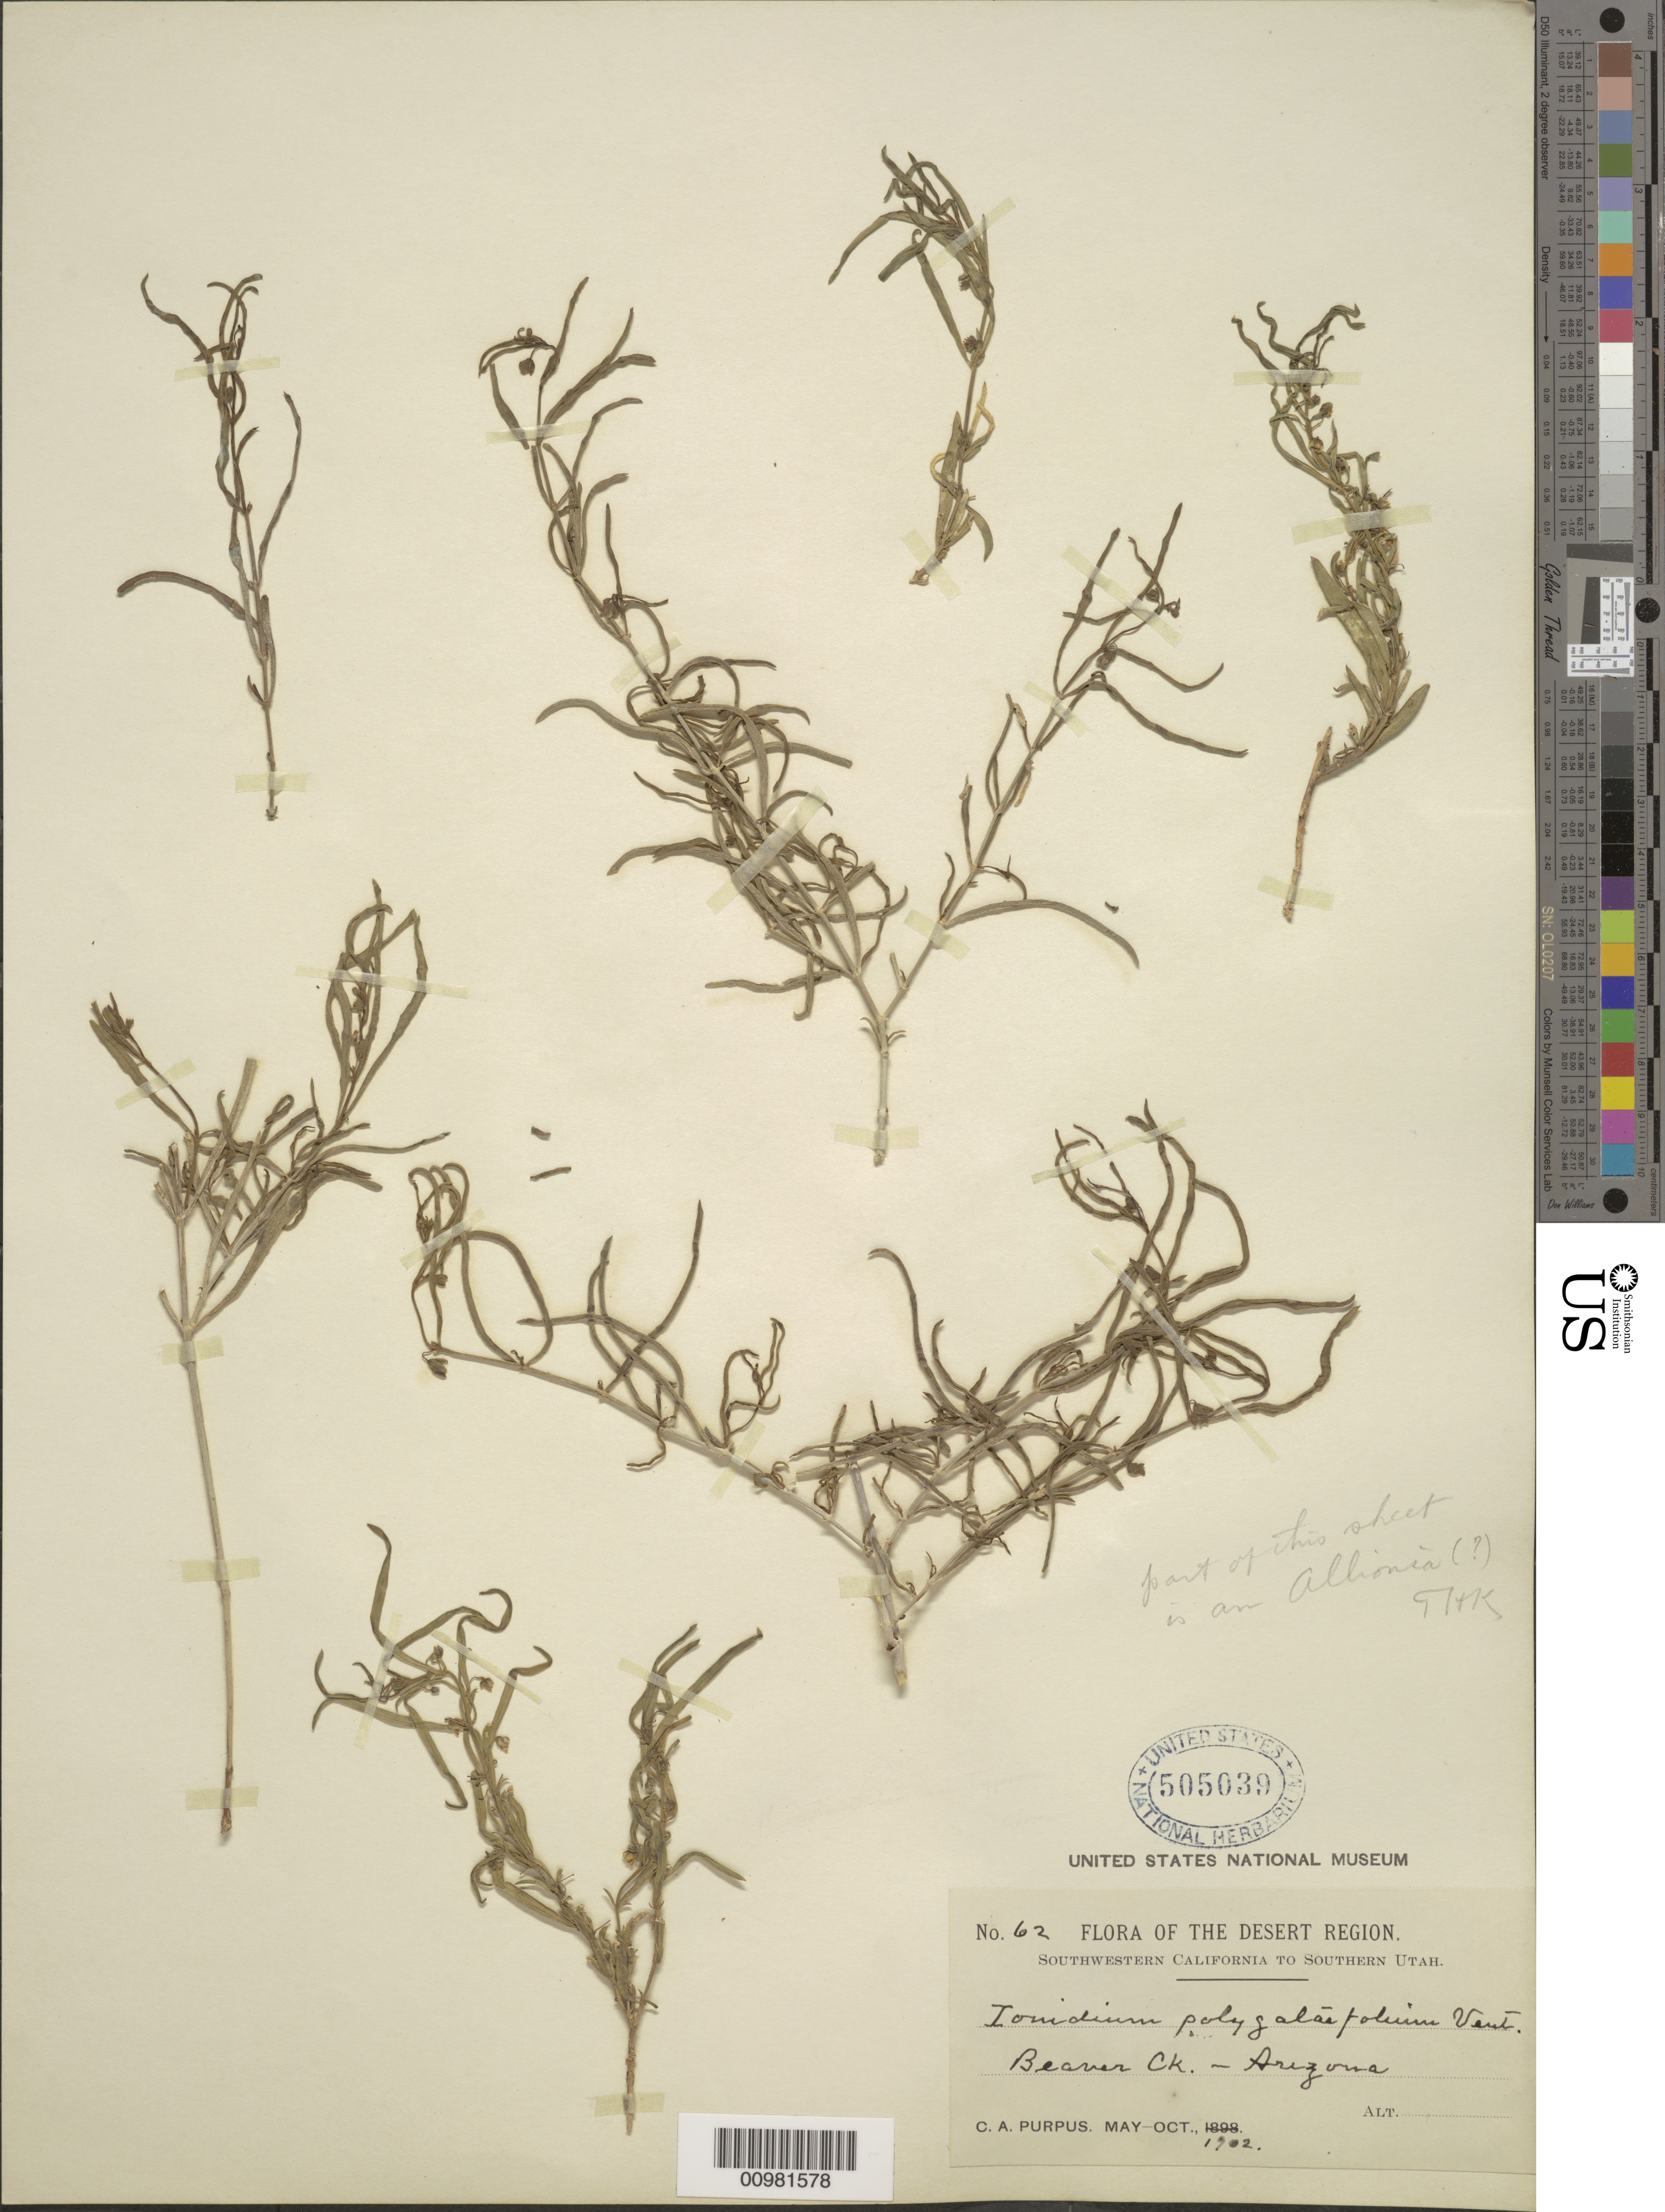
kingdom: Plantae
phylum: Tracheophyta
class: Magnoliopsida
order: Malpighiales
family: Violaceae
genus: Pombalia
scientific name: Pombalia verticillata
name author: (Ortega) Paula-Souza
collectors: C. A. Purpus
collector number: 62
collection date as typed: May 1902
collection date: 1902-05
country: United States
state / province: Arizona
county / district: Yavapai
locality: Beaver Creek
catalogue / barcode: US 505039